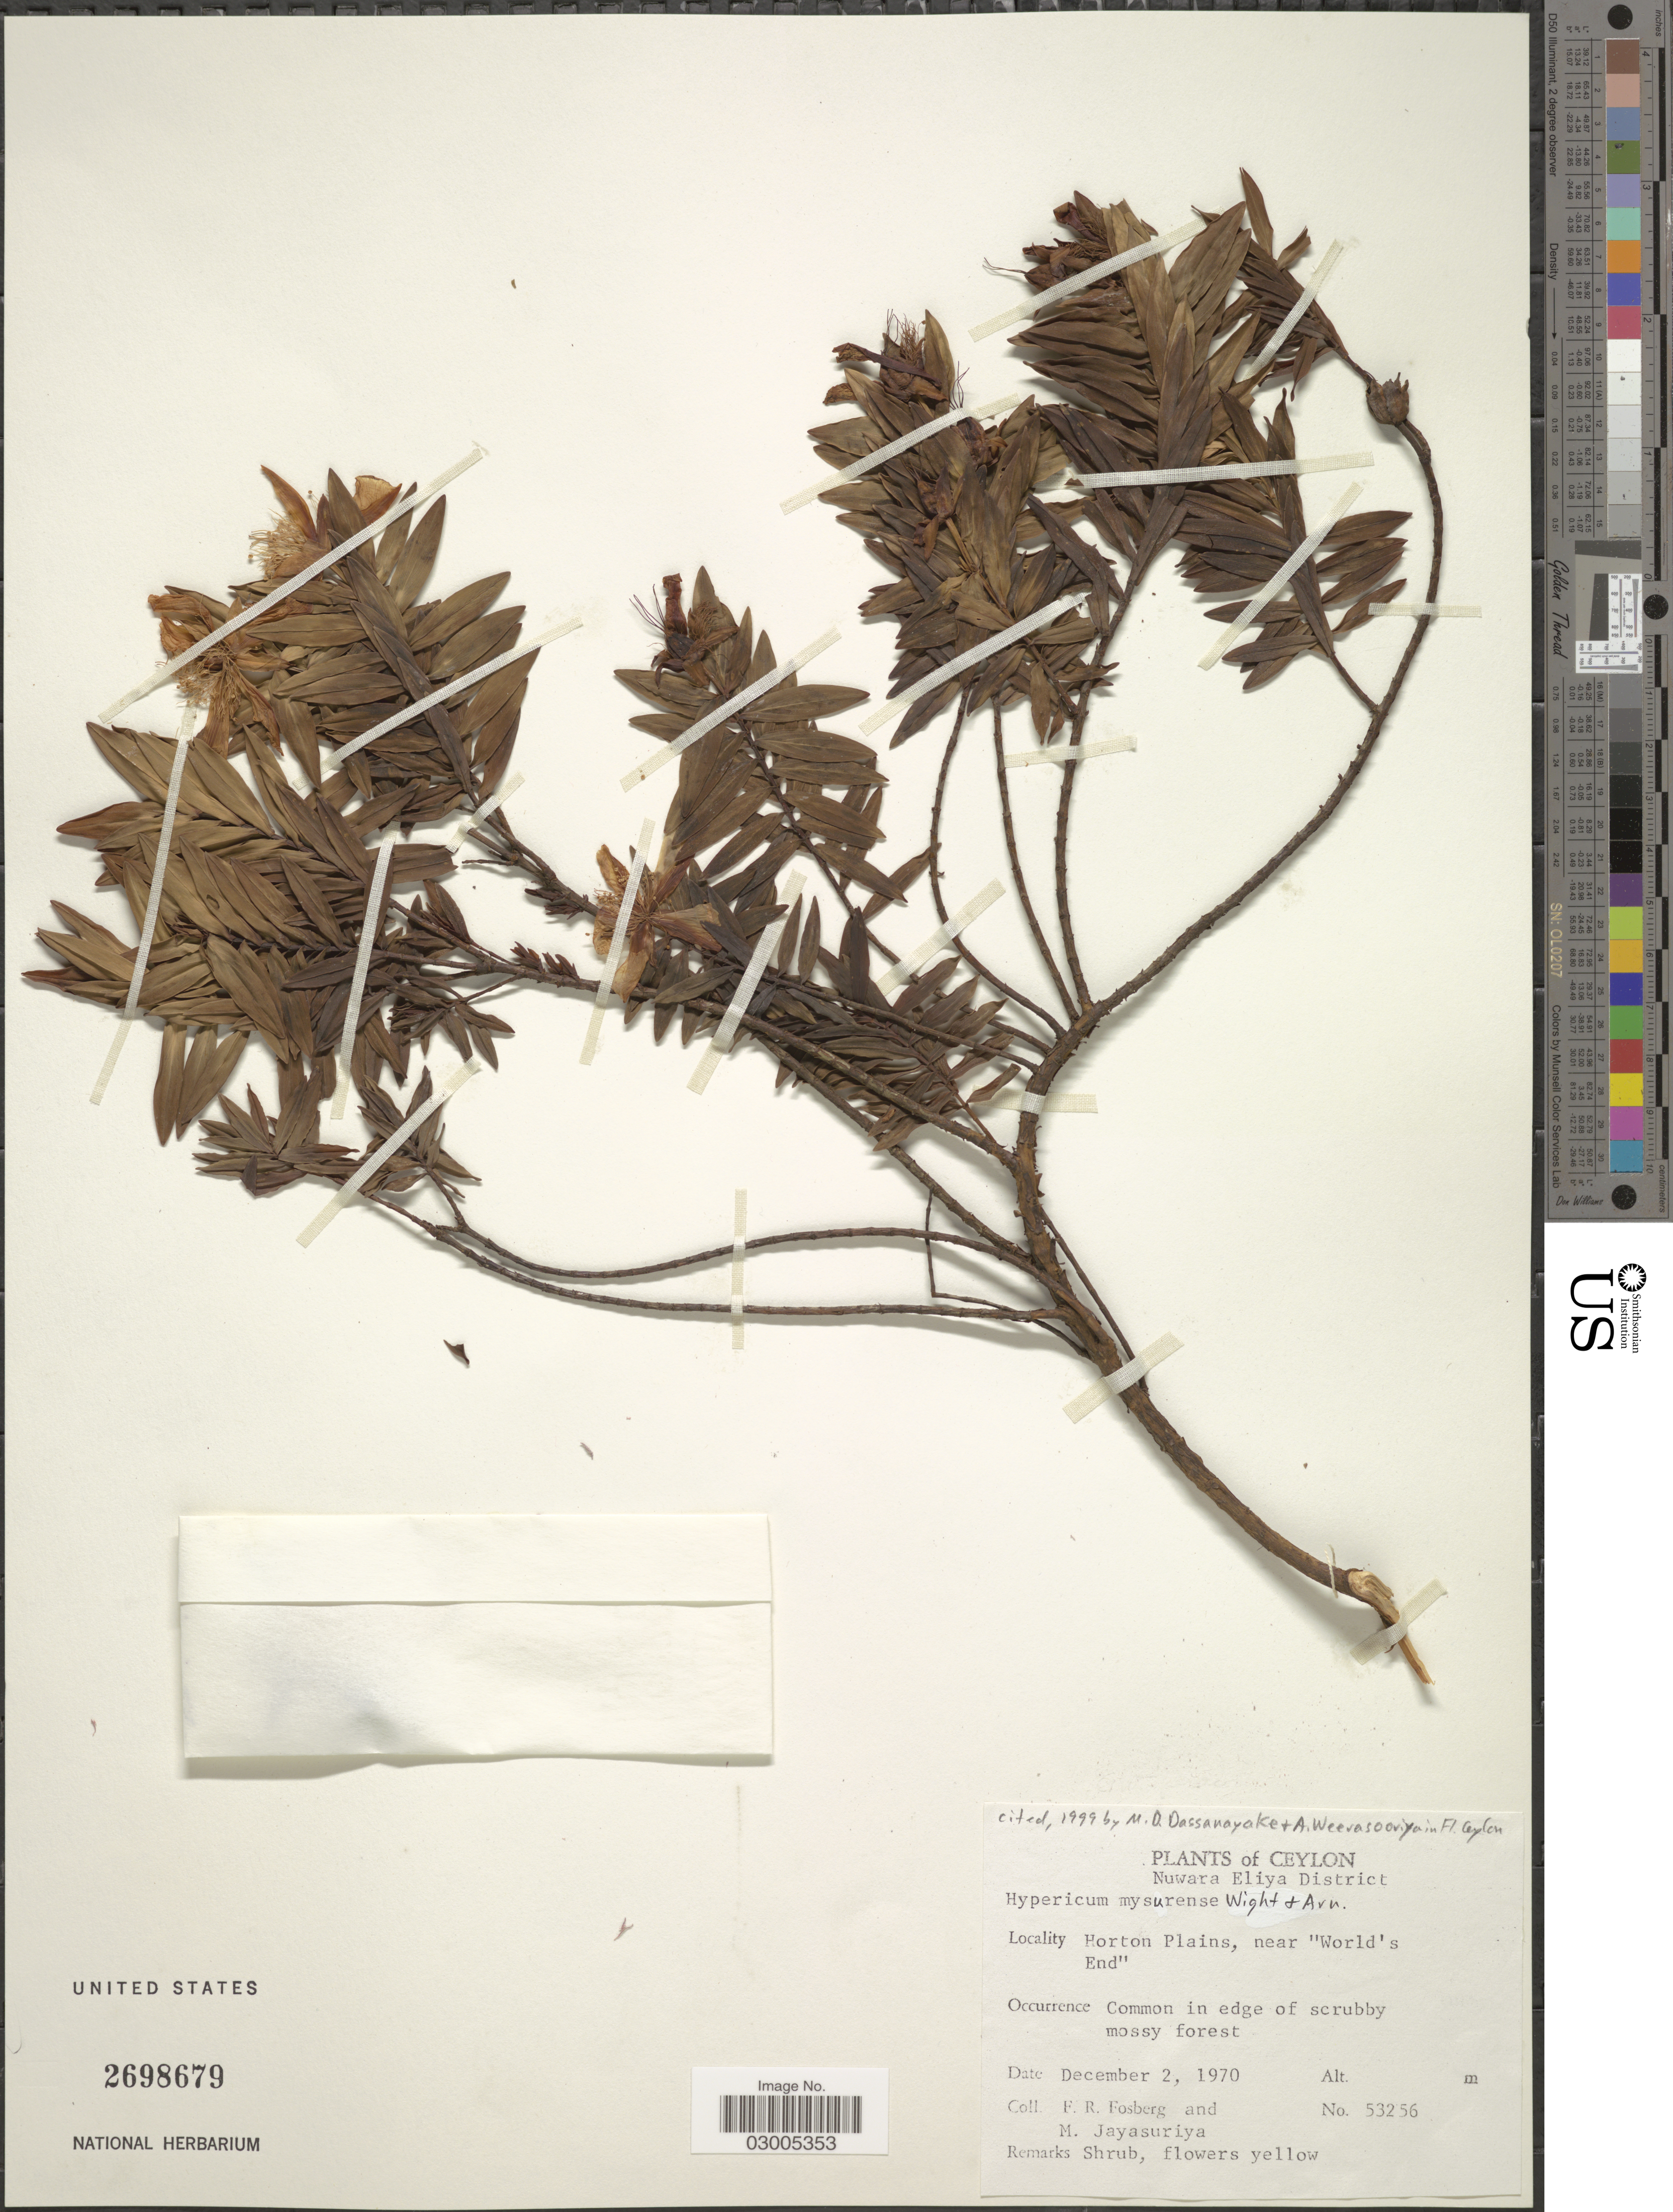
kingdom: Plantae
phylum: Tracheophyta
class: Magnoliopsida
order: Malpighiales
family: Hypericaceae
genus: Hypericum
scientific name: Hypericum mysorense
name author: F. Heyne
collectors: F. R. Fosberg & M. Jayasuriya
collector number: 53256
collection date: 1970-12-02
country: Sri Lanka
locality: Ceylon. Nuwara Eliya District. Horton Plains, near "World's End".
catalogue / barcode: US 2698679